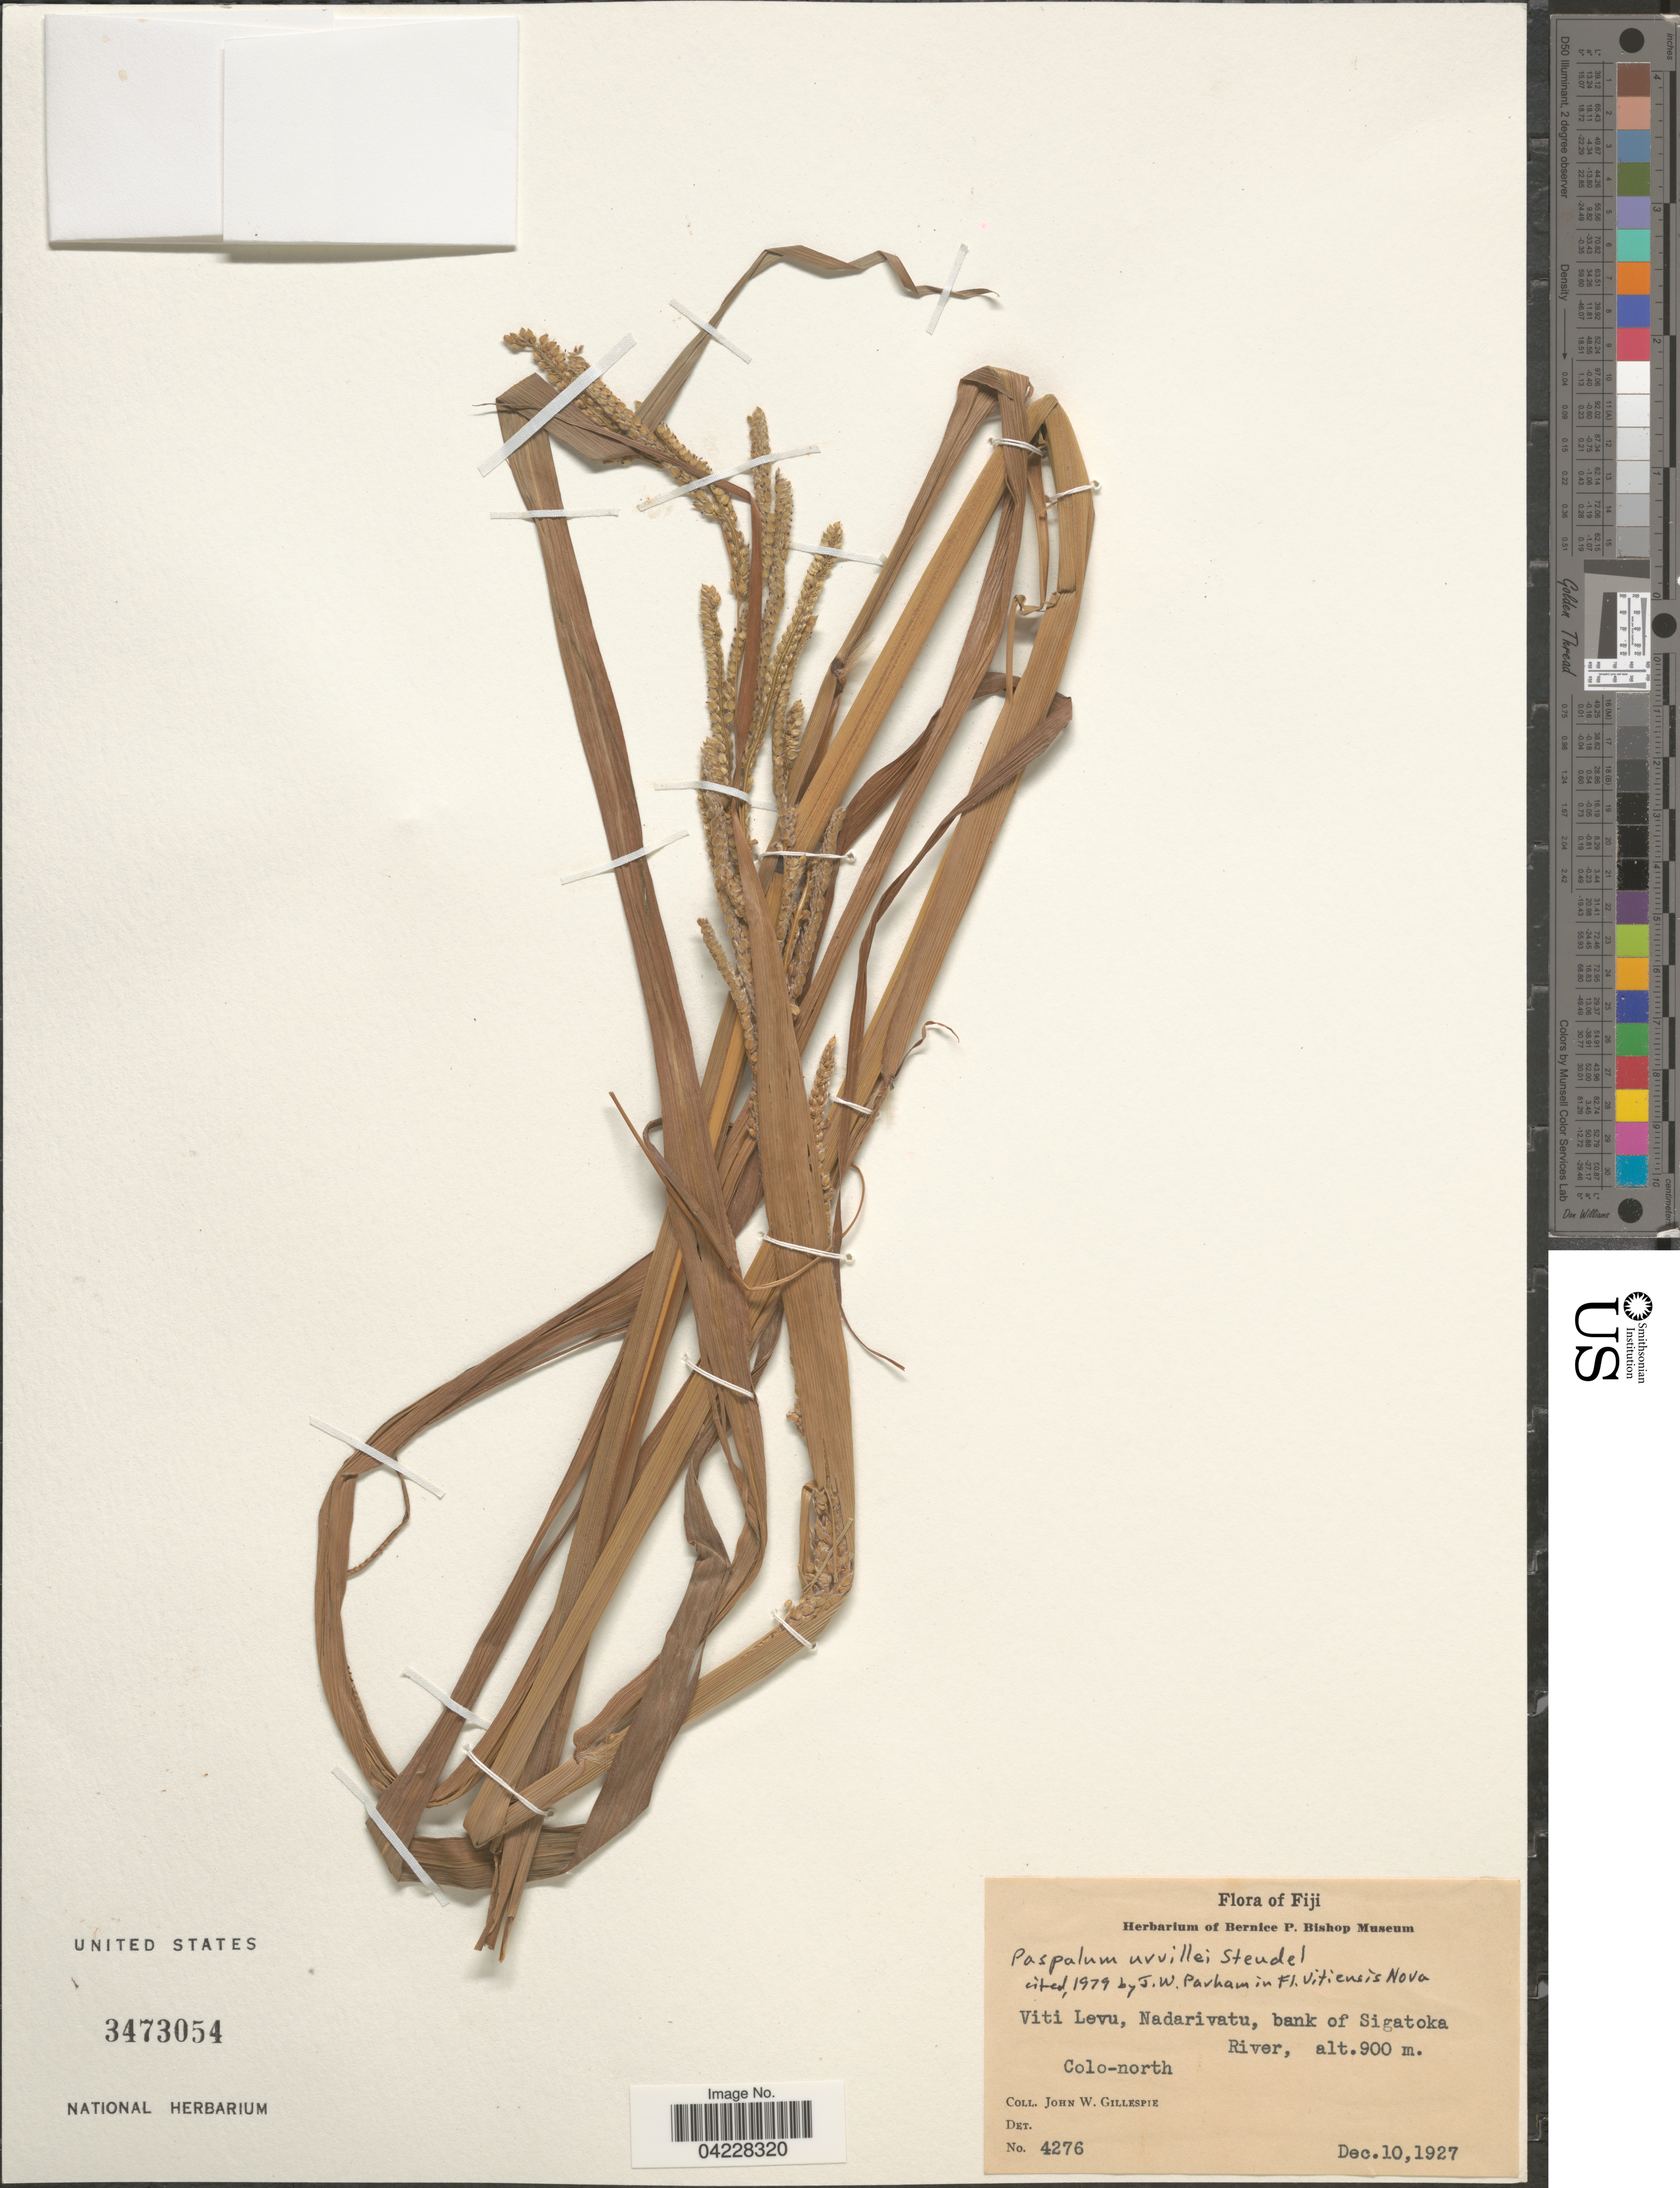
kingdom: Plantae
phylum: Tracheophyta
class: Liliopsida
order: Poales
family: Poaceae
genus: Paspalum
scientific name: Paspalum urvillei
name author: Steud.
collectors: J. W. Gillespie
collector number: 4276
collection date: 1927-12-10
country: Fiji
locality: Viti Levu, Nadarivatu, bank of Sigatoka River. Colo-north.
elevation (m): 900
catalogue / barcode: US 3473054